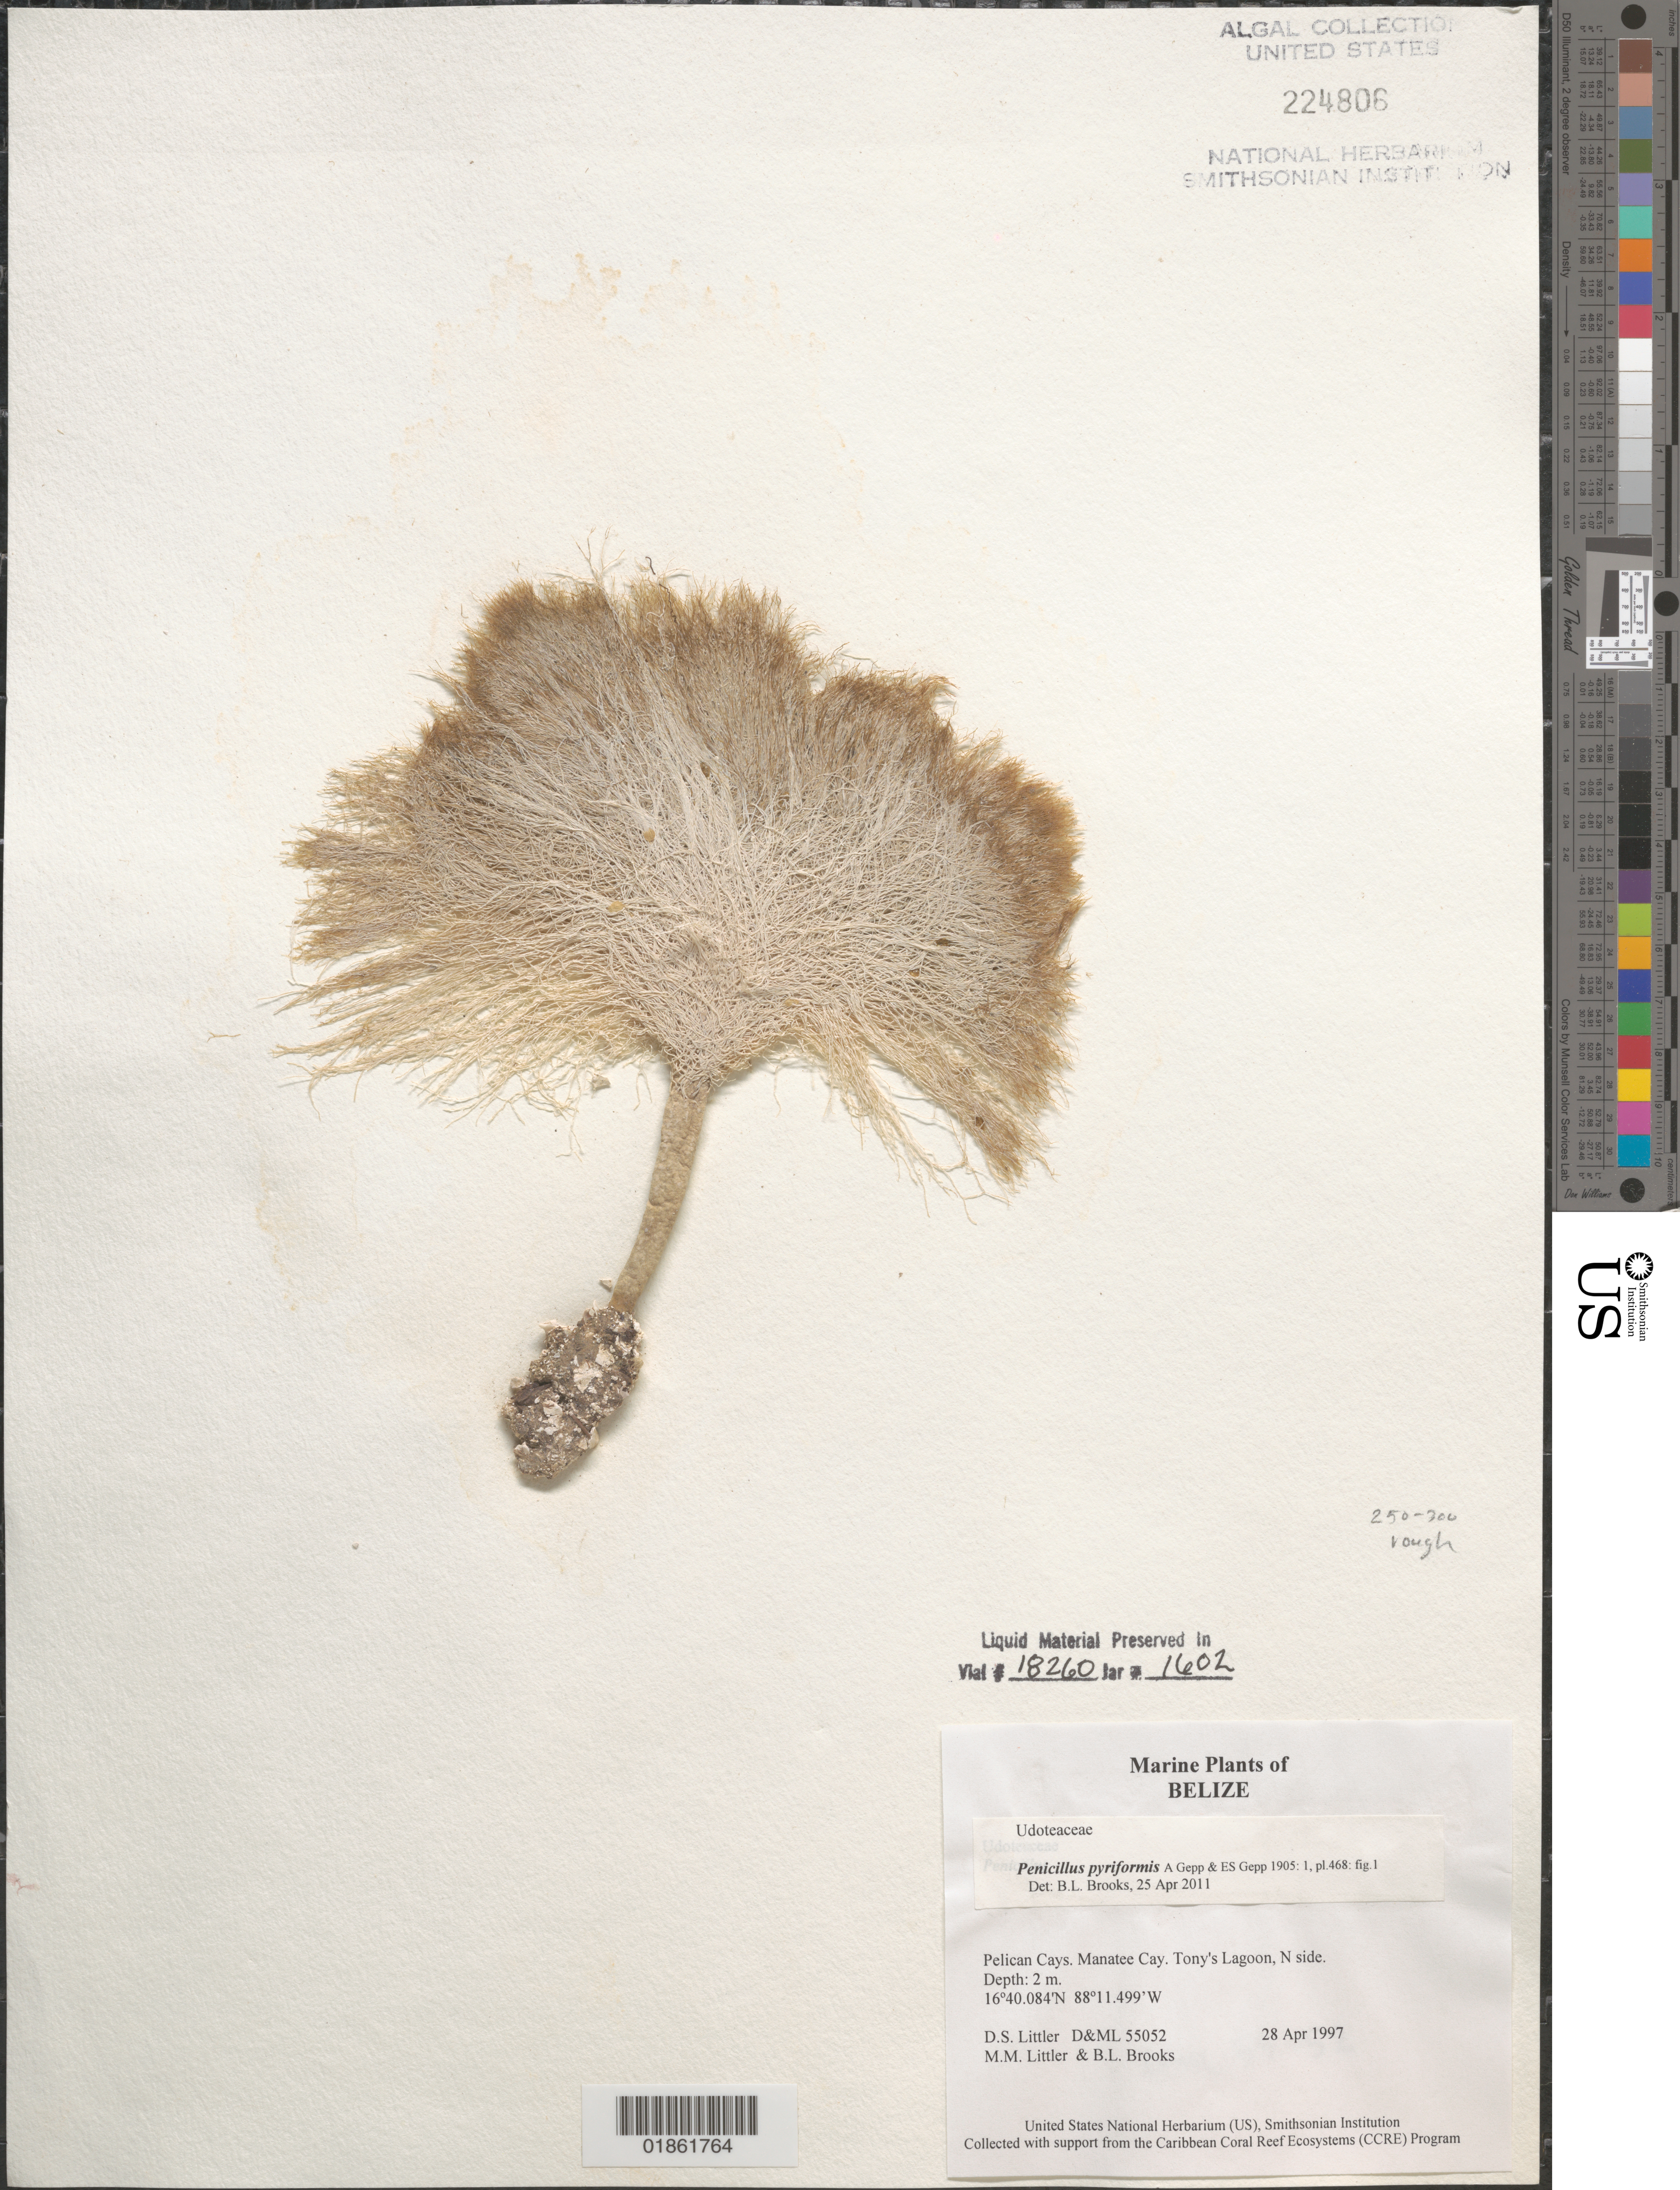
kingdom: Plantae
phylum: Chlorophyta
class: Ulvophyceae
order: Bryopsidales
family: Udoteaceae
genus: Penicillus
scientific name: Penicillus sp.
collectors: D. S. Littler & M. M. Littler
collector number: D&ML 55052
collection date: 1997-04-28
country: Belize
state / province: Stann Creek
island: Manatee Cay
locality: Pelican Cays. Manatee Cay. Tony's Pond. N side.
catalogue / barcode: US 224806